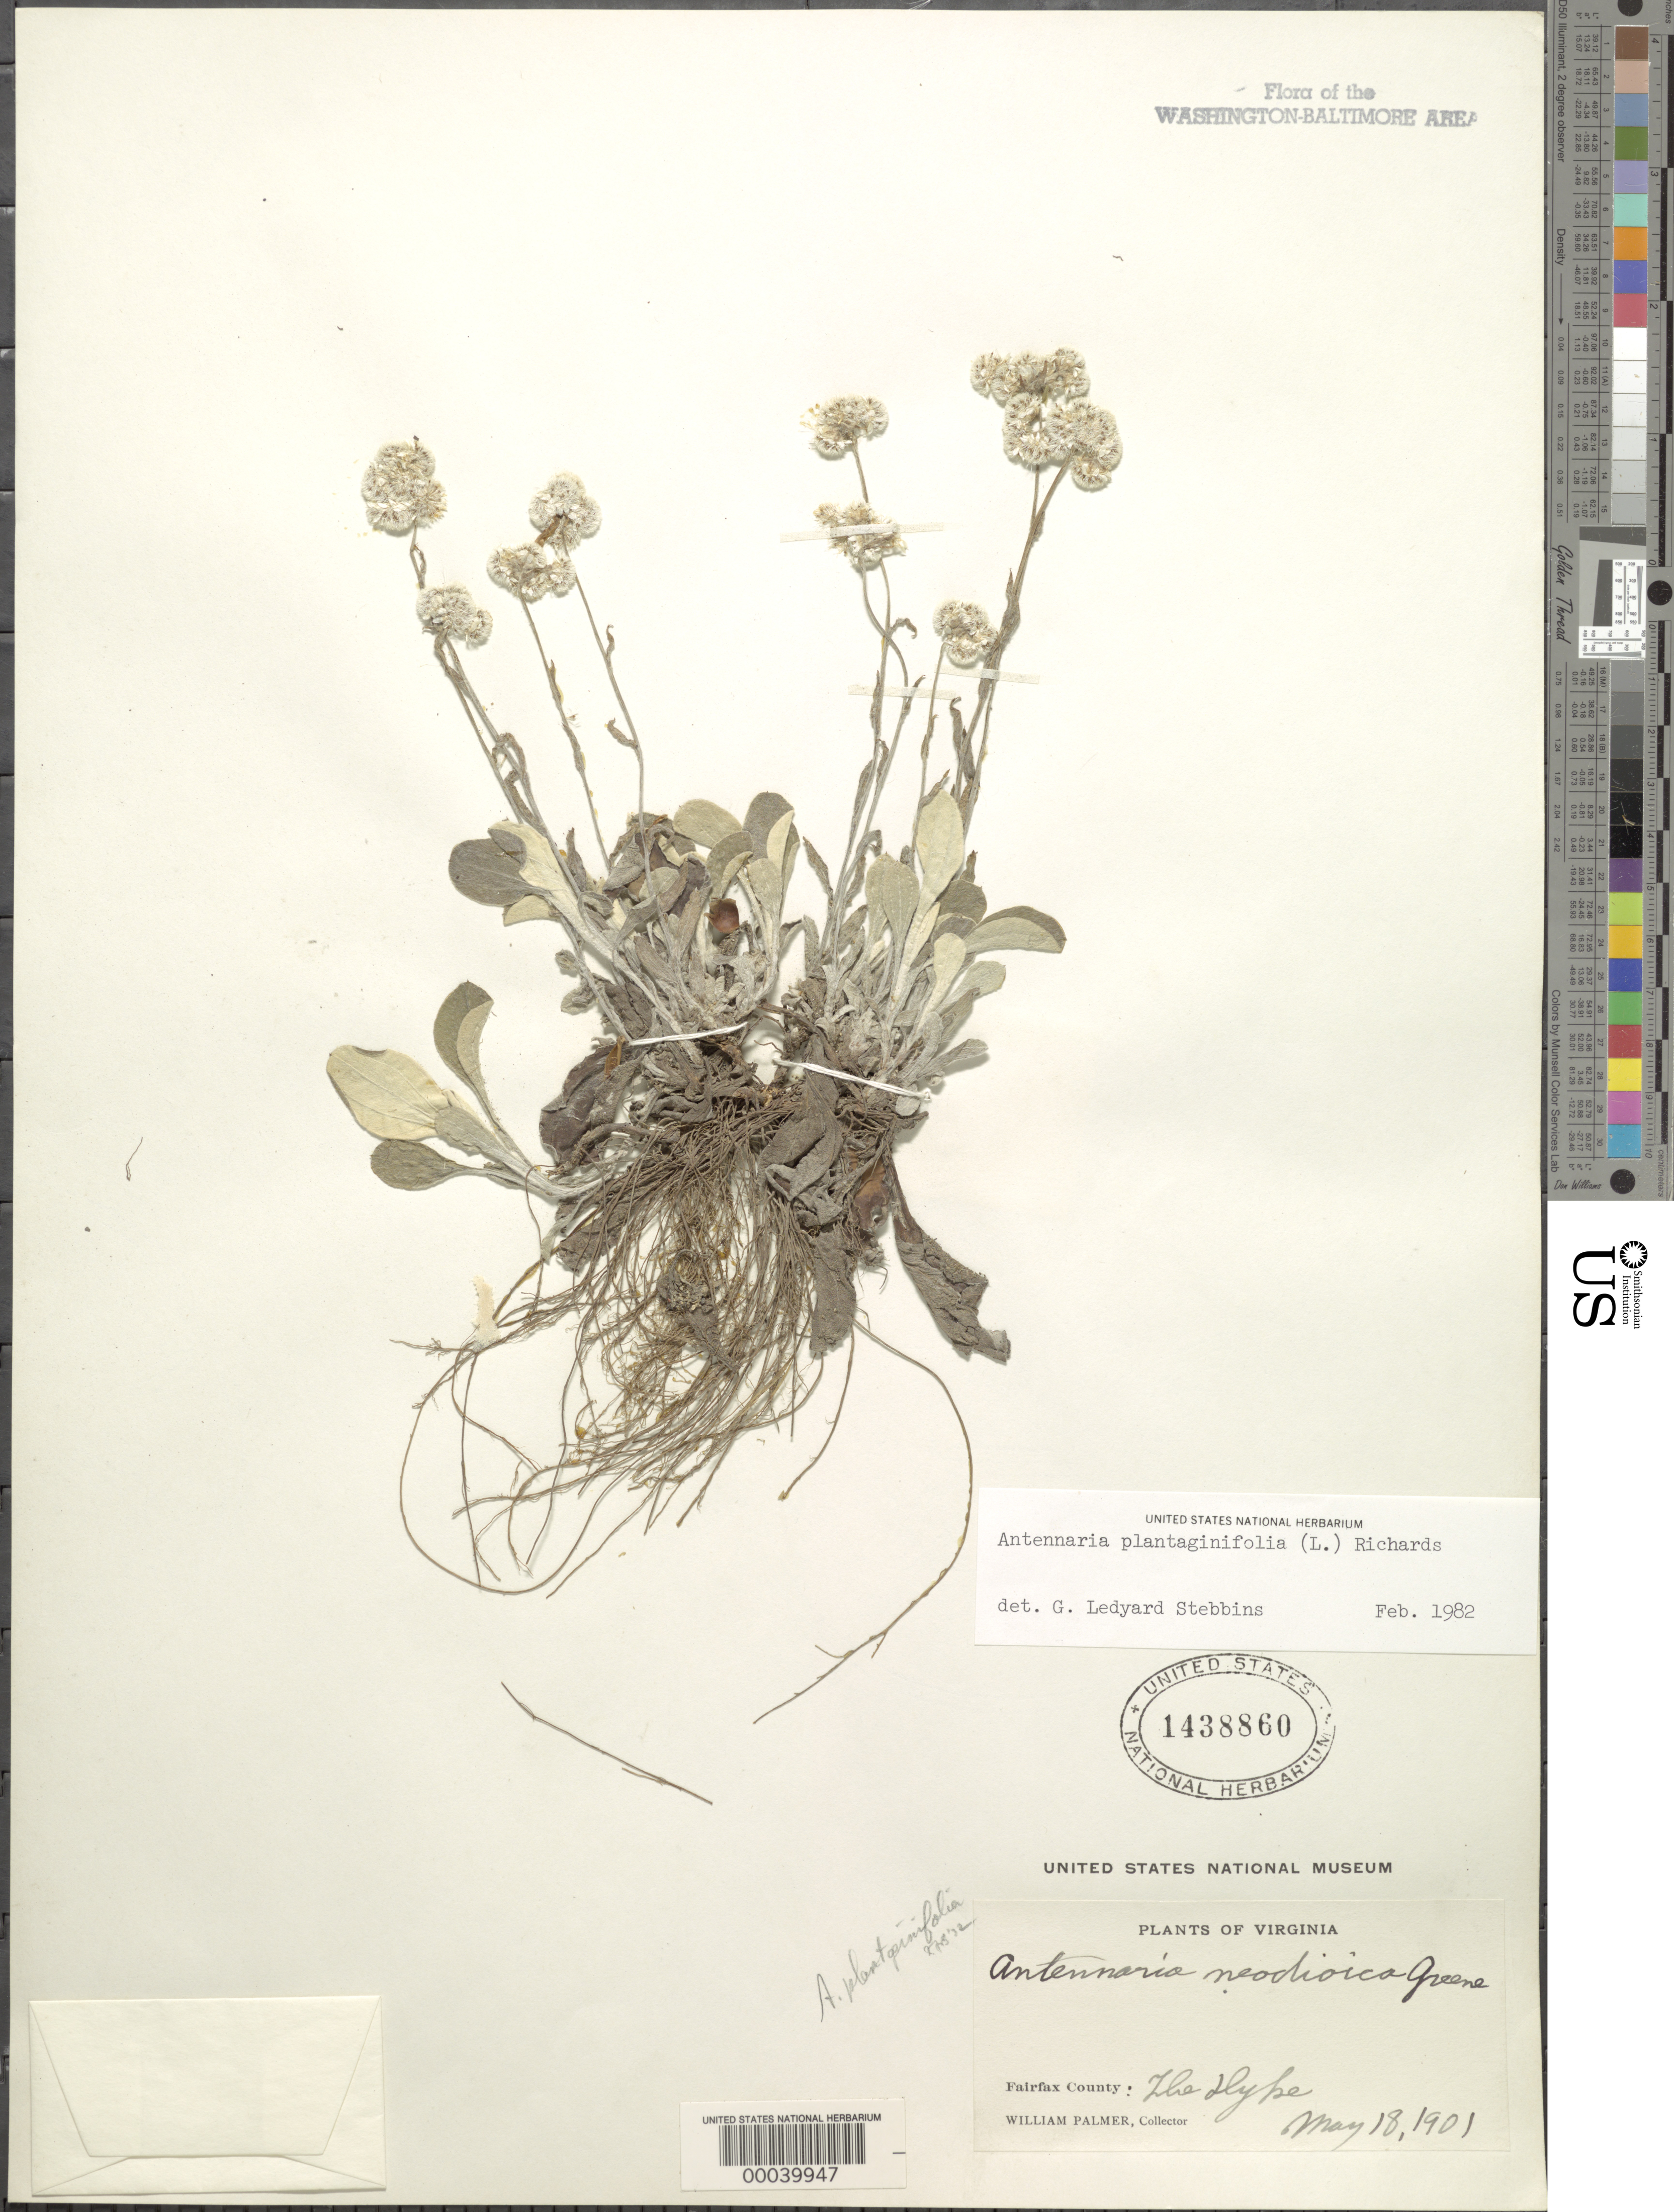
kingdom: Plantae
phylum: Tracheophyta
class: Magnoliopsida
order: Asterales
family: Asteraceae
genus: Antennaria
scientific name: Antennaria plantaginifolia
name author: (L.) Richardson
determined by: Stebbins, G. L.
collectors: W. Palmer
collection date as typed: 18 May 1901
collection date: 1901-05-18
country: United States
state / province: Virginia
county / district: Fairfax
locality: Dyke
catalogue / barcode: US 1438860